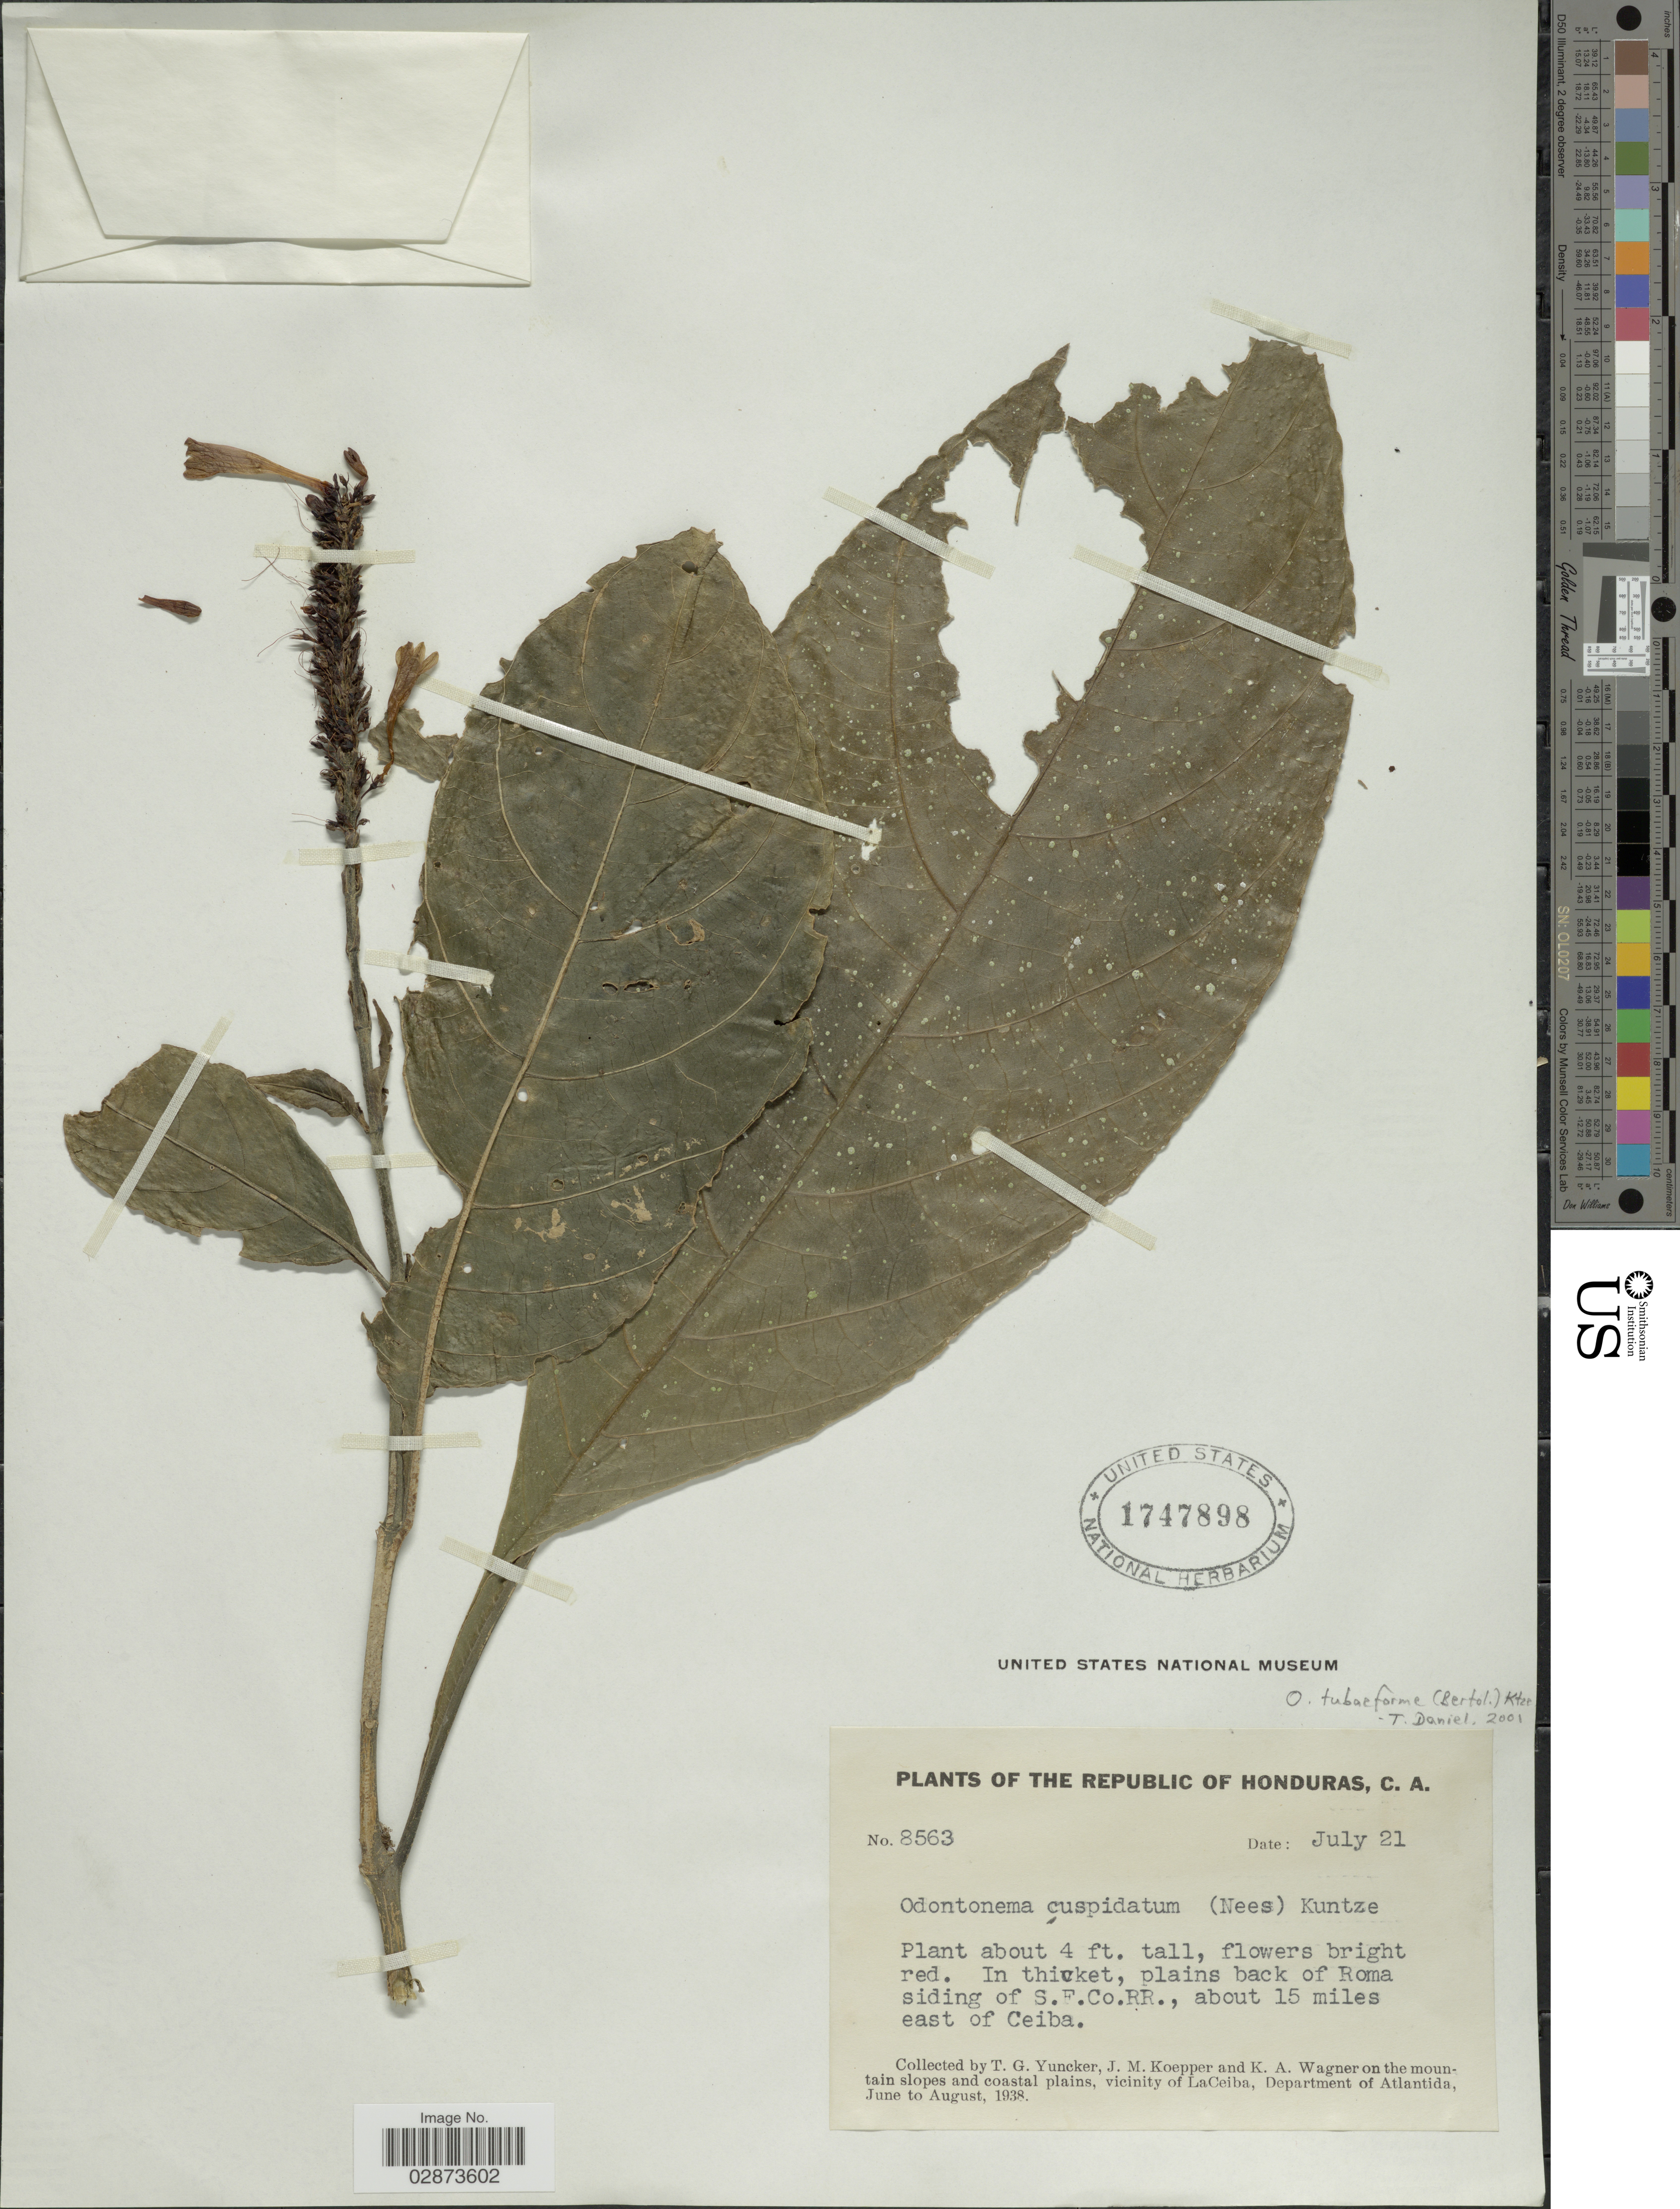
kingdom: Plantae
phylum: Tracheophyta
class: Magnoliopsida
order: Lamiales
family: Acanthaceae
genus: Odontonema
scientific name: Odontonema tubaeforme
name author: (Bertol.) Kuntze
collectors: T. G. Yuncker, J. M. Koepper & K. A. Wagner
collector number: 8563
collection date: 1938-07-21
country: Honduras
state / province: Atlántida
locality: Republic of Honduras, C.A. In thicket, plains back of Roma siding of S.F. Co. RR., about 15 miles east of Ceiba. On the mountain slopes and coastal plains, vicinity of La Ceiba, Department of Atlantida.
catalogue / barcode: US 1747898